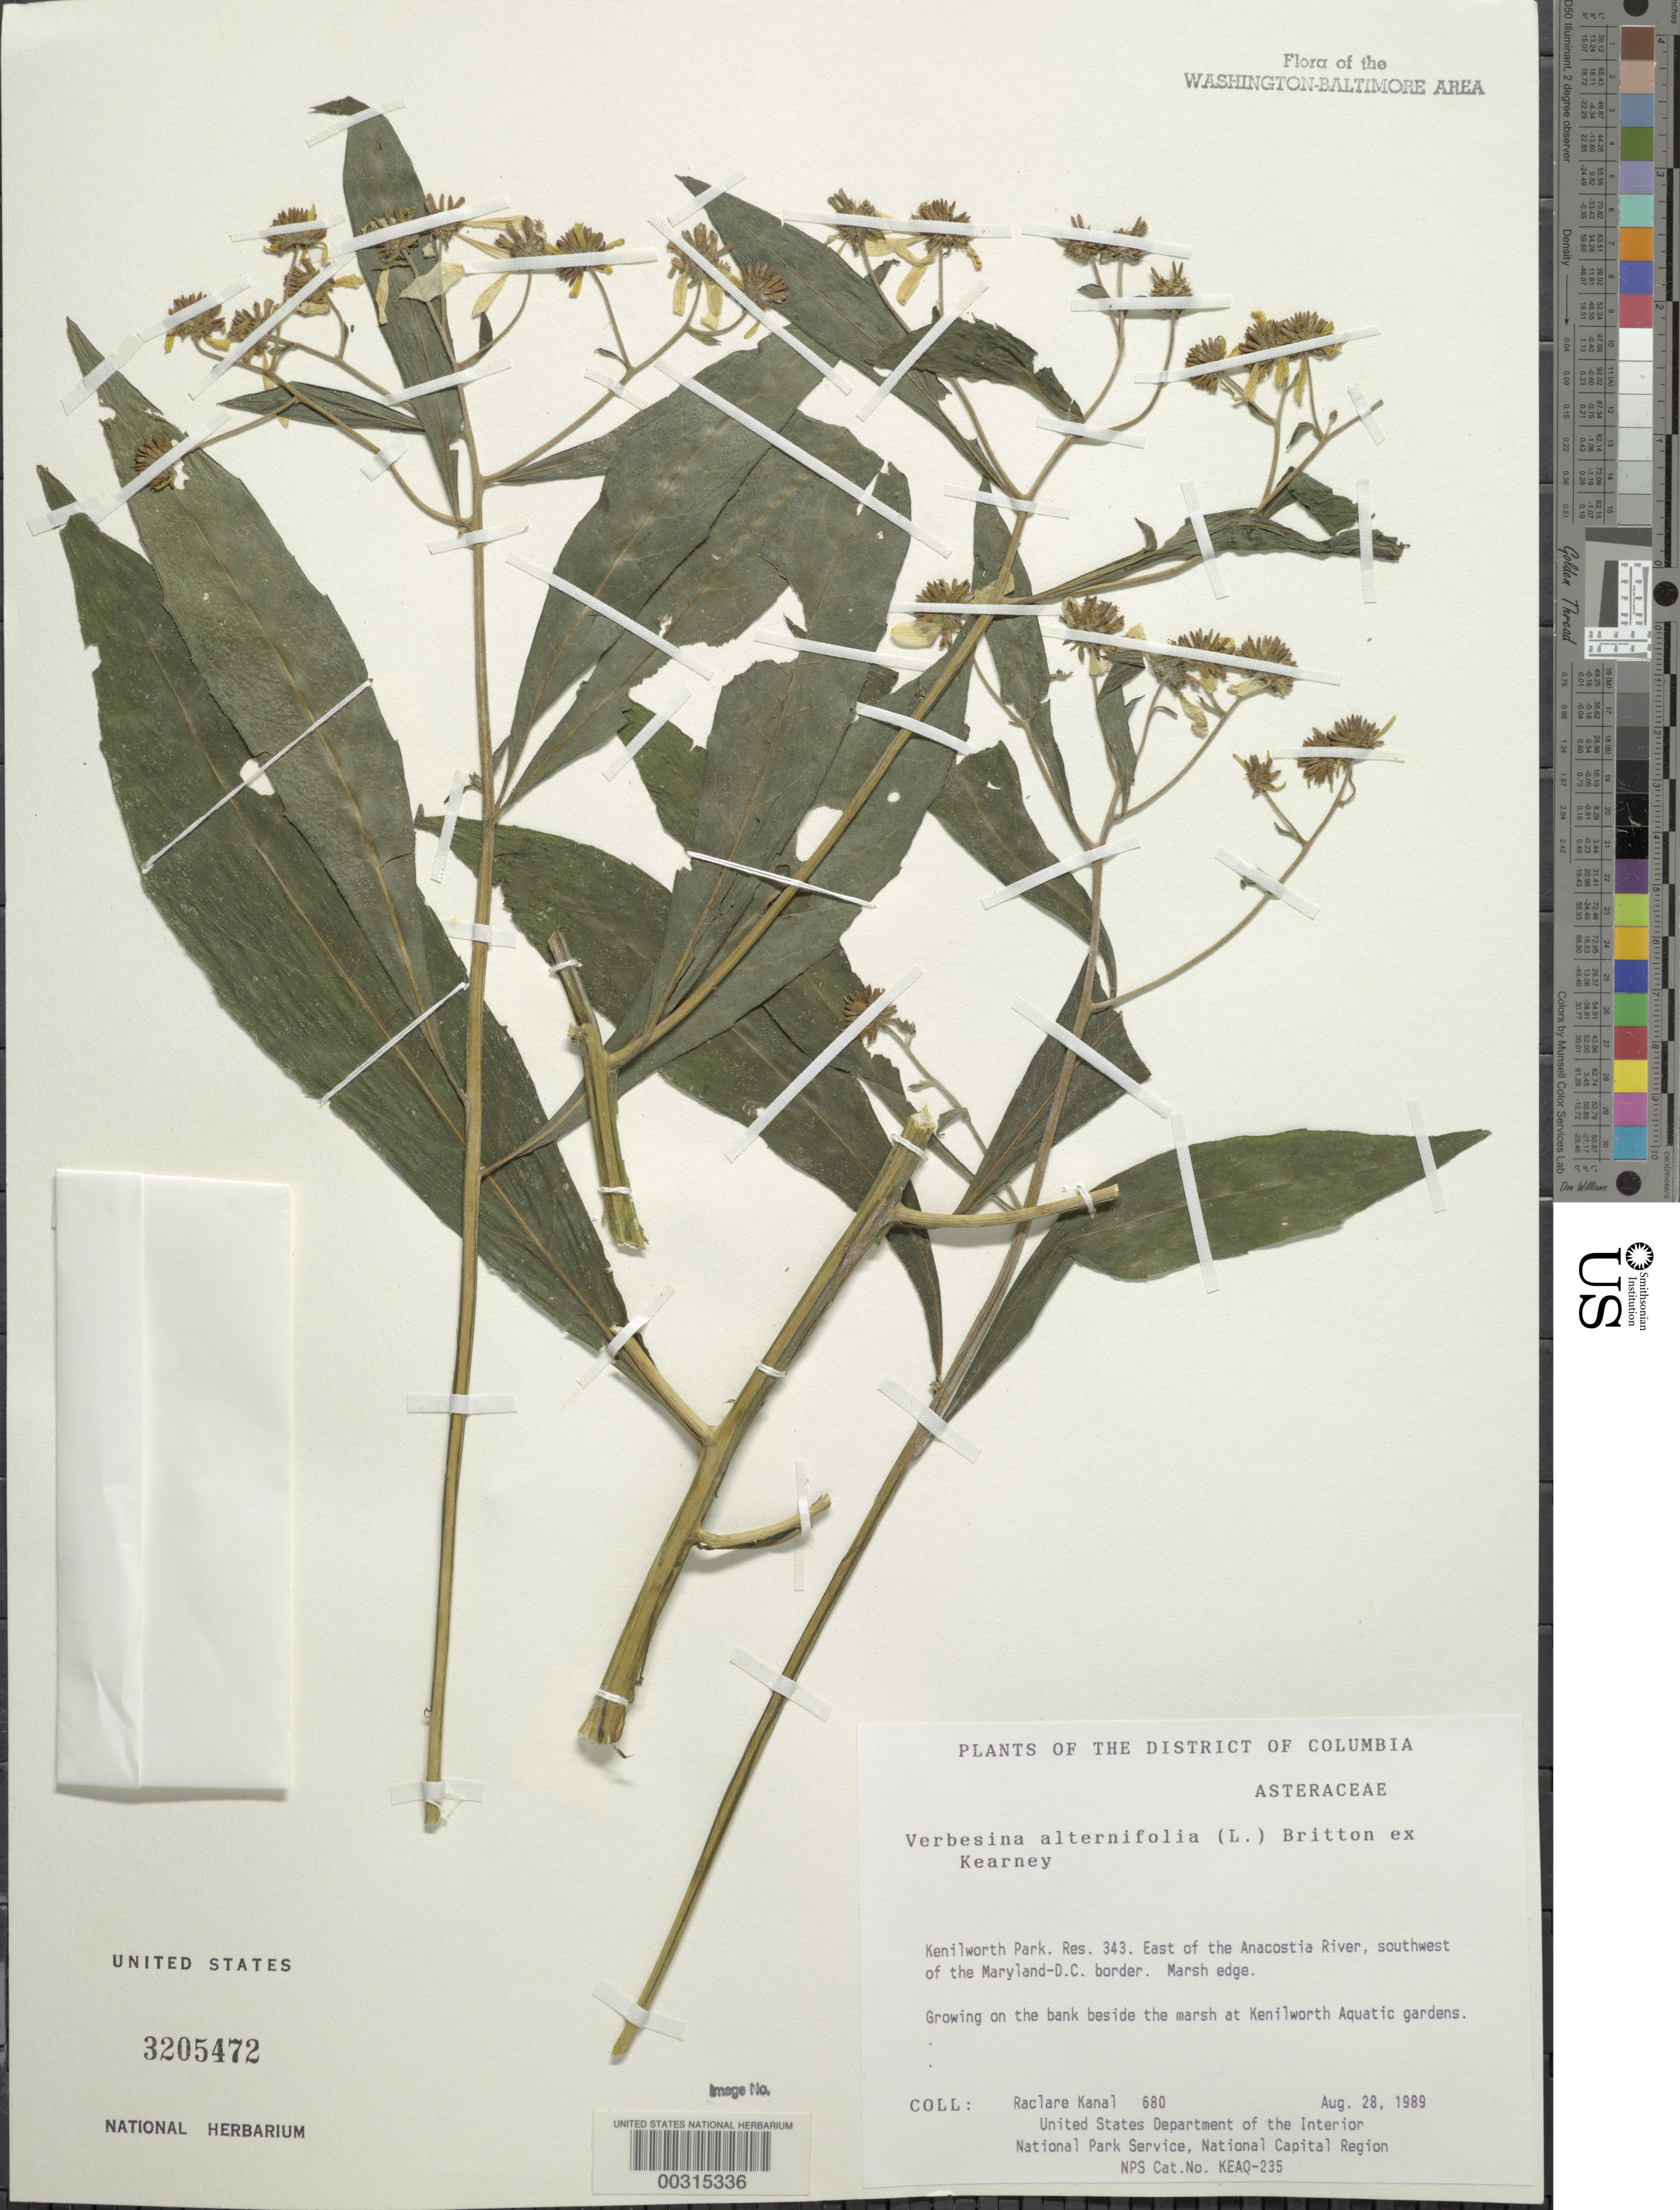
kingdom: Plantae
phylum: Tracheophyta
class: Magnoliopsida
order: Asterales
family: Asteraceae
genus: Verbesina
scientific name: Verbesina alternifolia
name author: (L.) Britton ex Kearney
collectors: R. Kanal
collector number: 680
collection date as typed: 28 Aug 1989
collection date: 1989-08-28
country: United States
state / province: District of Columbia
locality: Kenilworth Park, Res 343, E of Anacostia River, SW of MD-DC border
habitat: Marsh edge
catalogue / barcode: US 3205472